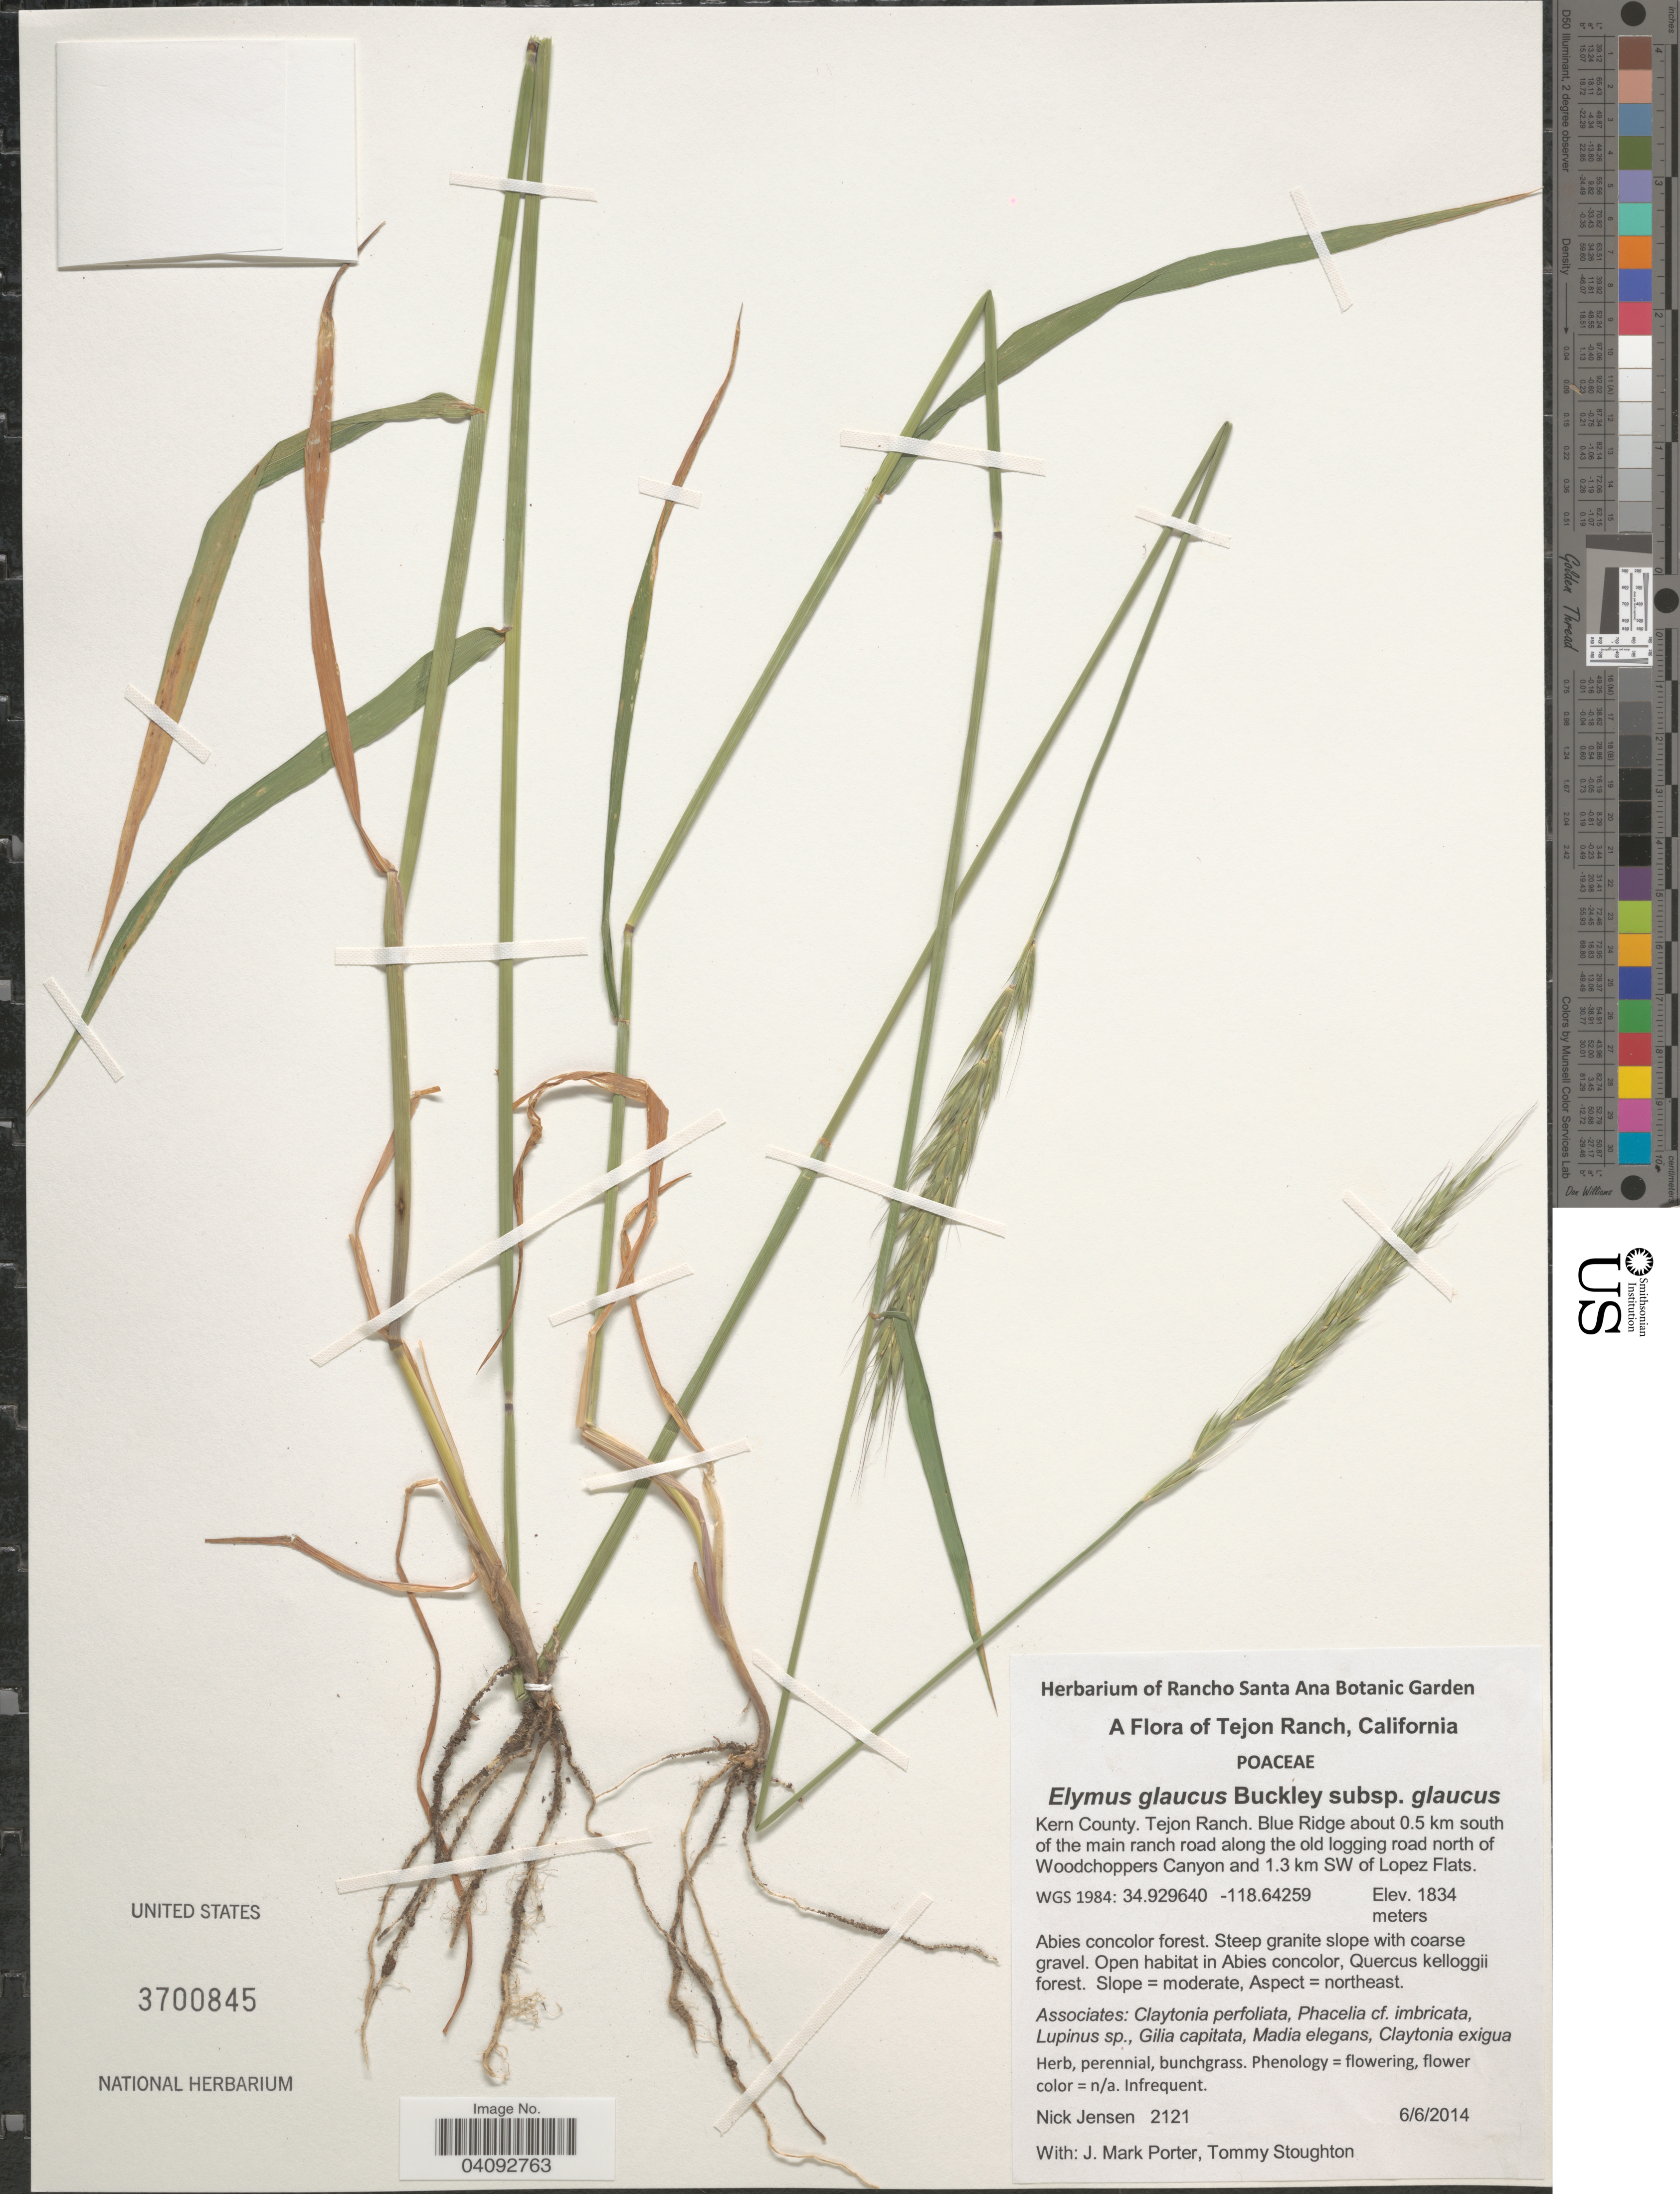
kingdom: Plantae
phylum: Tracheophyta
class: Liliopsida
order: Poales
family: Poaceae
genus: Elymus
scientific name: Elymus glaucus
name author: Buckley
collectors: N. Jensen, J. M. Porter & T. Stoughton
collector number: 2121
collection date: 2014-06-06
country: United States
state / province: California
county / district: Kern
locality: Tejon Ranch. Kern County. Tejon Ranch. Blue Ridge about 0.5 km south of the main ranch road along the old logging road north of Woodchoppers Canyon and 1.3 km SW of Lopez Flats. WGS 1984.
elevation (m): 1834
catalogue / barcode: US 3700845